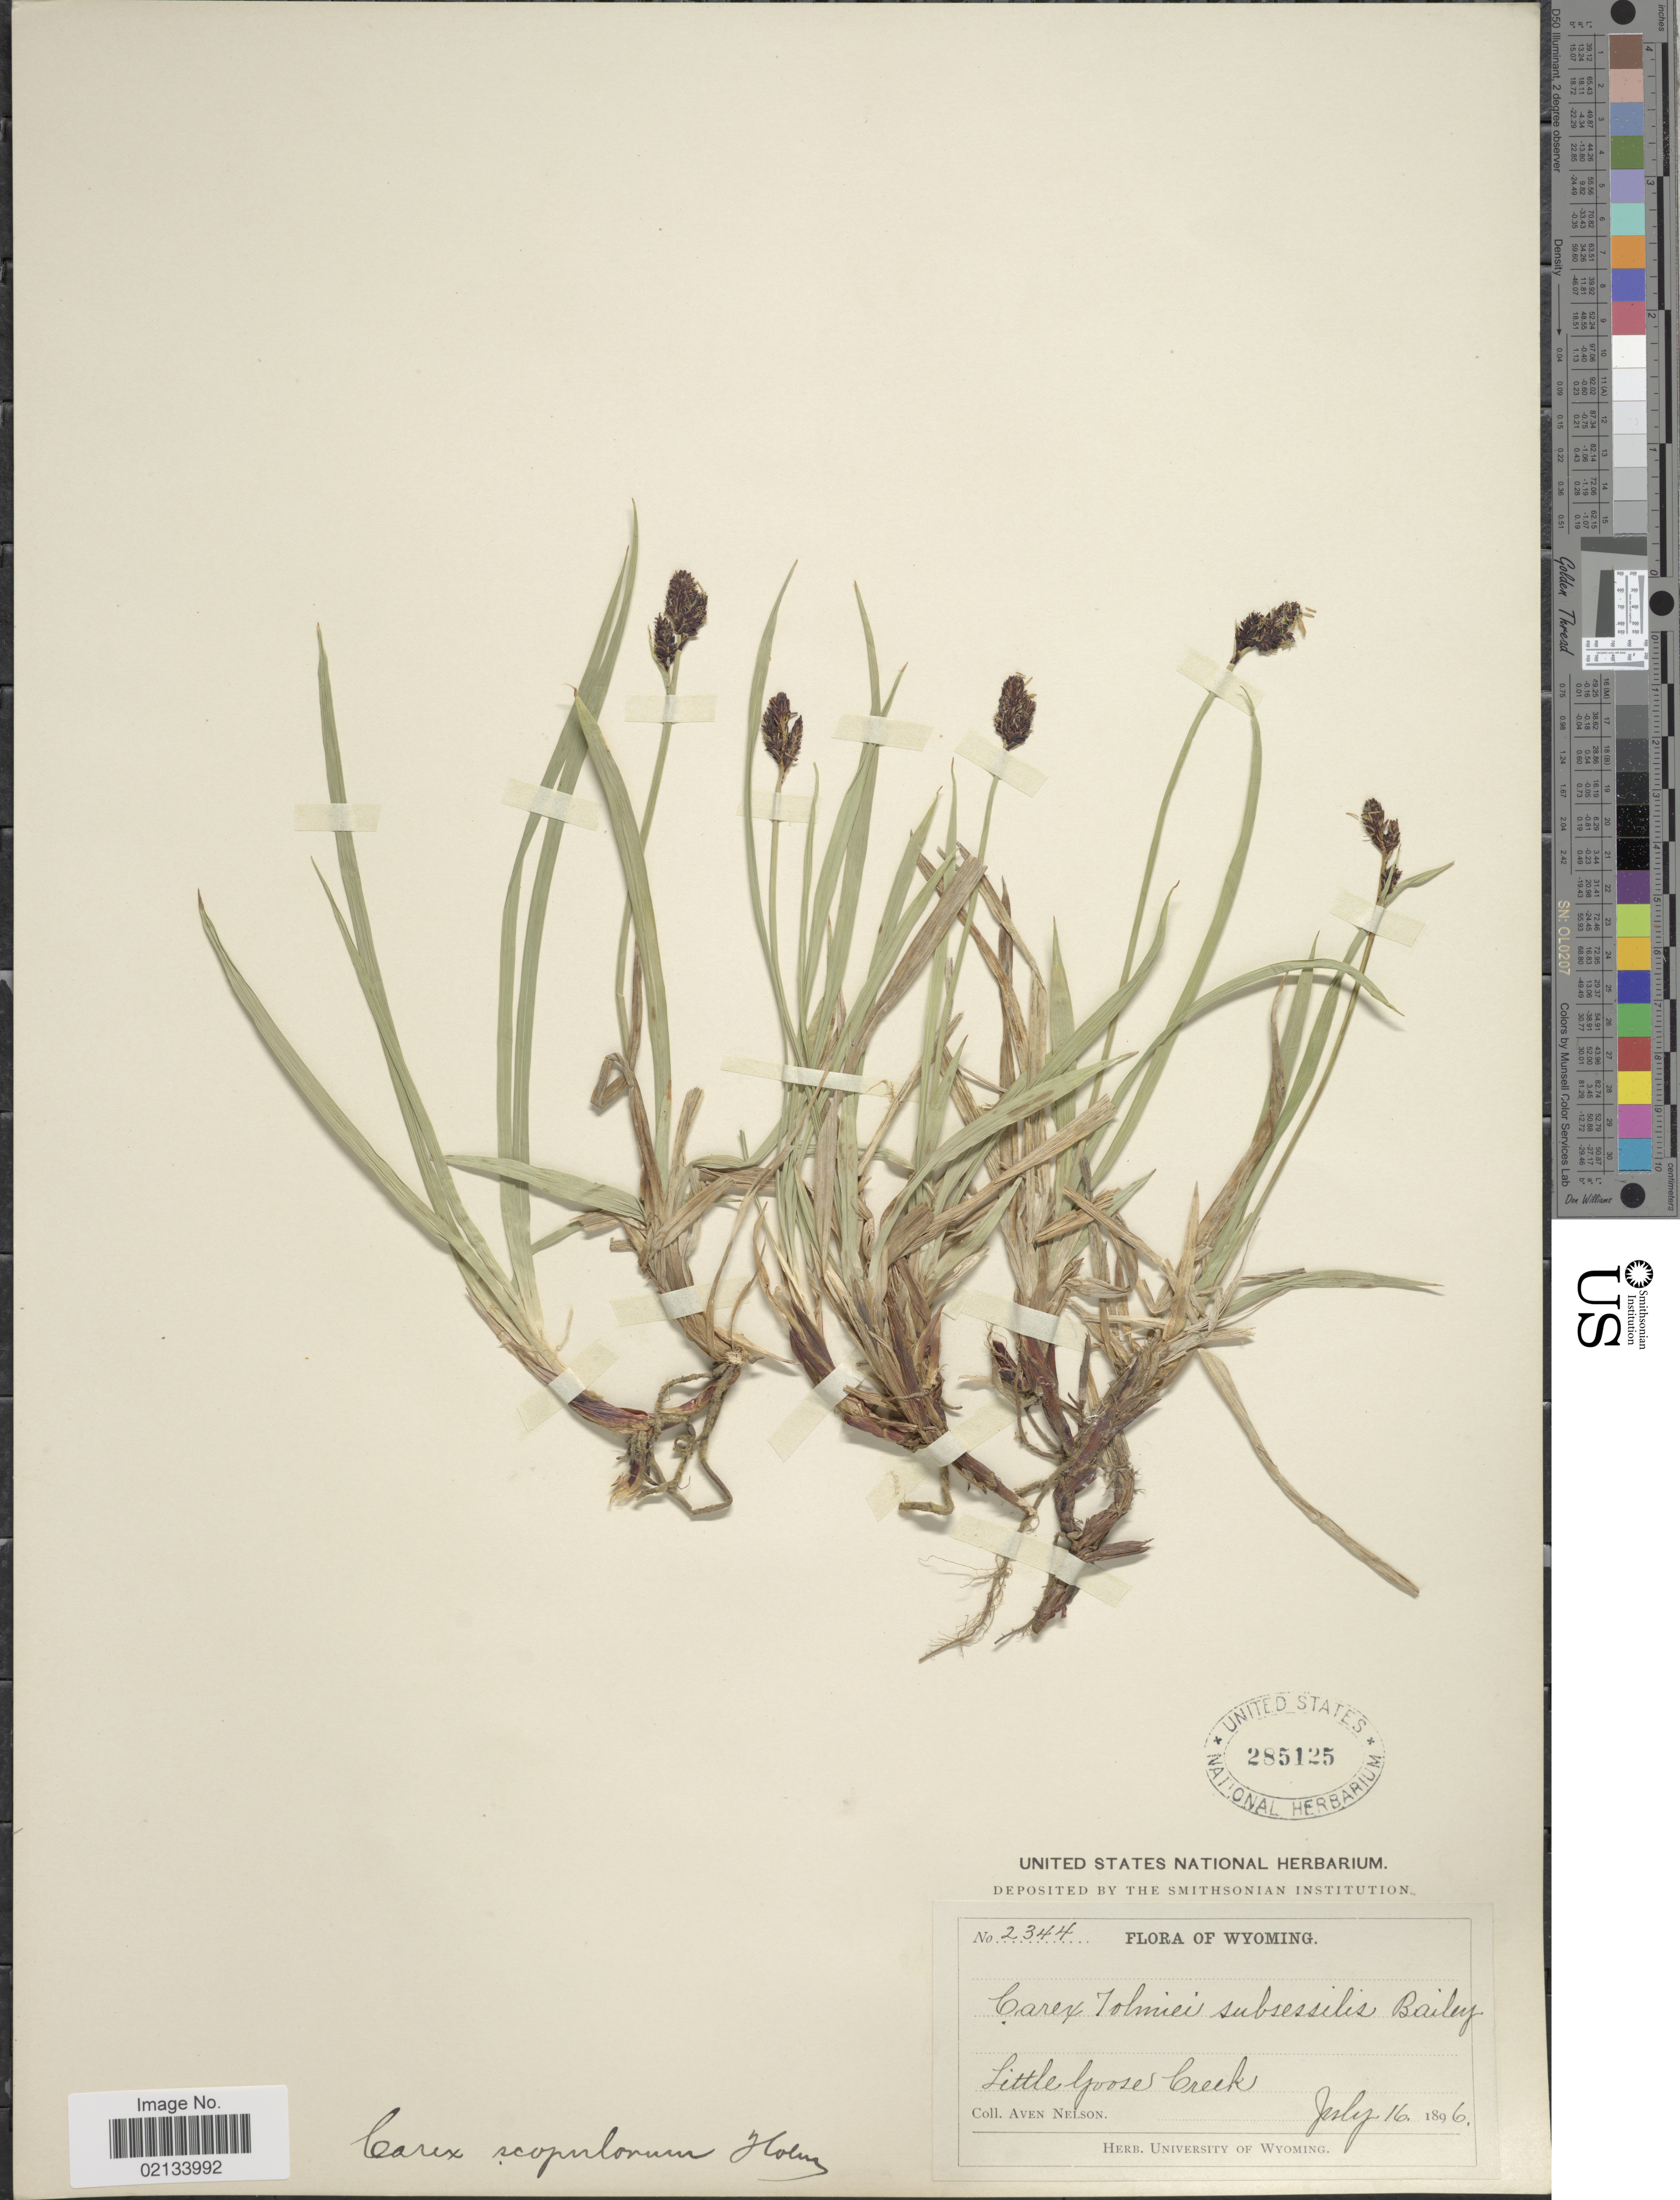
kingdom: Plantae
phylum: Tracheophyta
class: Liliopsida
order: Poales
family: Cyperaceae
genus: Carex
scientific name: Carex scopulorum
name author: Holm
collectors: A. Nelson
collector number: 2344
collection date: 1896-07-16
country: United States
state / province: Wyoming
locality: Little Goose Creek.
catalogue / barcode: US 285125